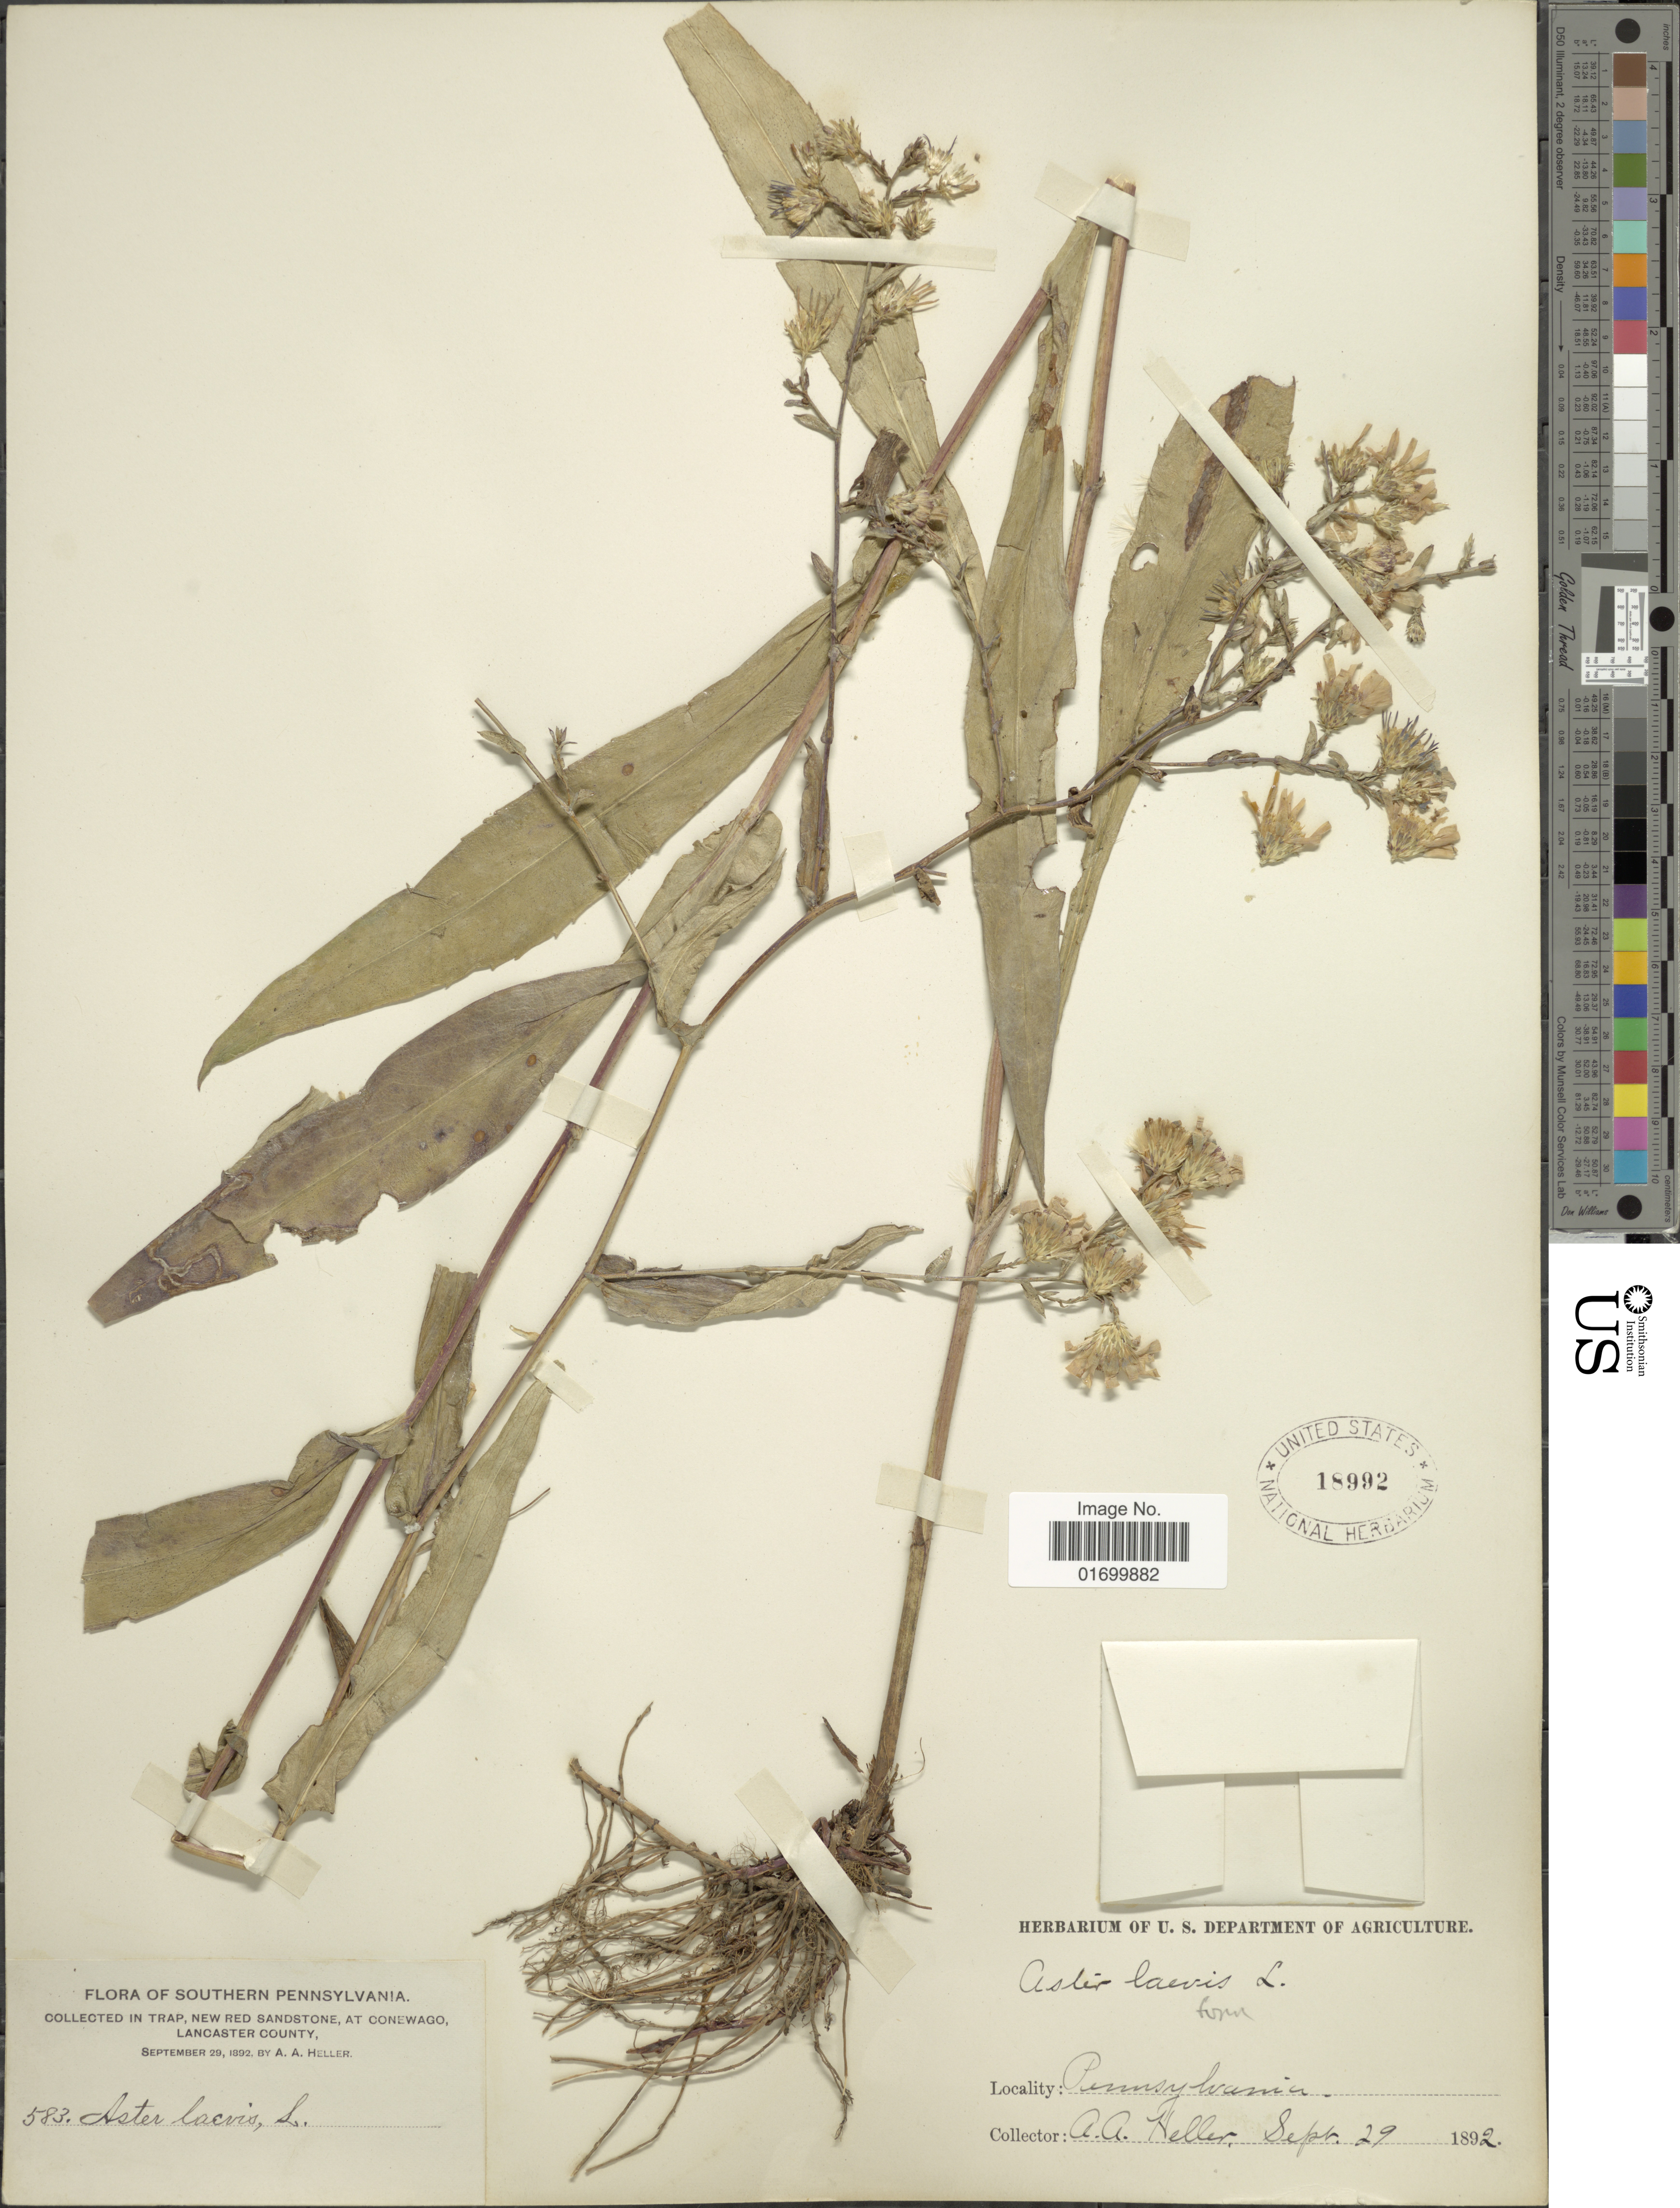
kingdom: Plantae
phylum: Tracheophyta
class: Magnoliopsida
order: Asterales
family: Asteraceae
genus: Symphyotrichum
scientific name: Symphyotrichum laeve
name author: (L.) Á. Löve & D. Löve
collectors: A. A. Heller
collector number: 583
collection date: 1892-09-29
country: United States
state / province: Pennsylvania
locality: Southern Pennsylvania. In trap, New Red Sandstone, At Conewago, Lancaster County.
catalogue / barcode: US 18992